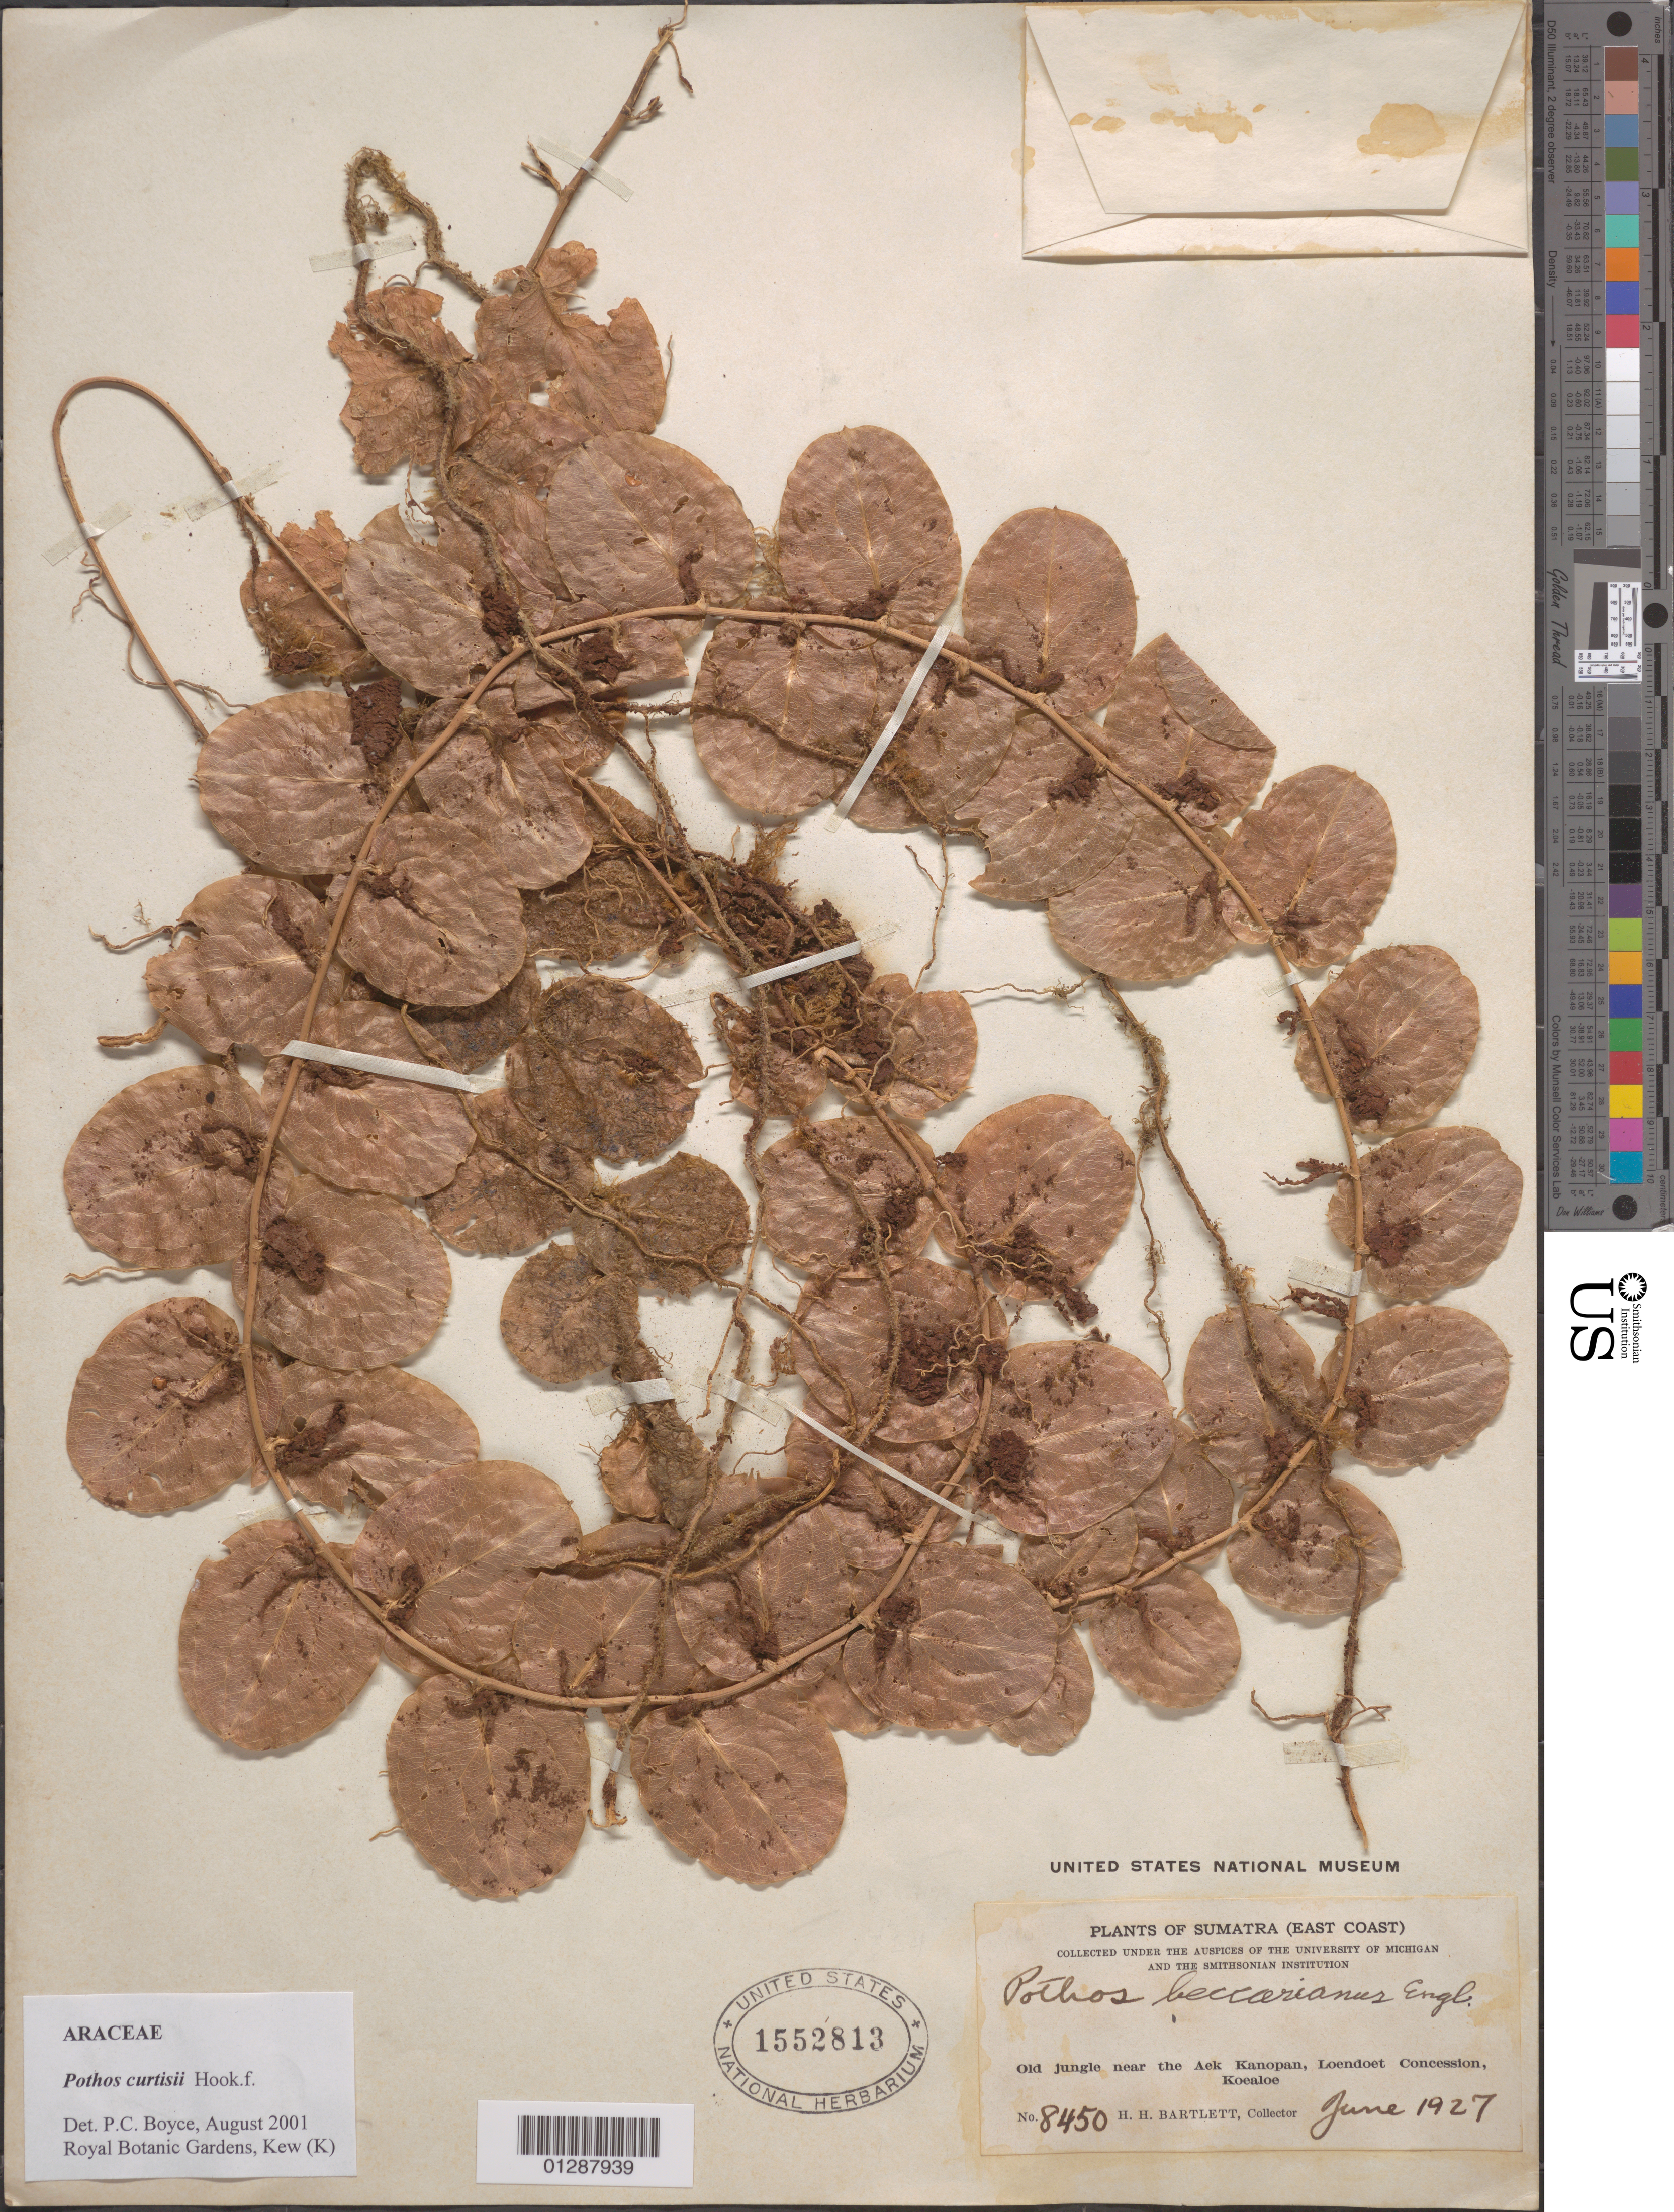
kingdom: Plantae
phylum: Tracheophyta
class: Liliopsida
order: Alismatales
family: Araceae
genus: Pothos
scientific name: Pothos beccarianus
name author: Engl.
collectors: H. H. Bartlett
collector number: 8450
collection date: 1927-06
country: Indonesia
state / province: Sumatra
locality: (East Coast). Old jungle near the Aek Kanopan, Loendoet Concession, Koealoe.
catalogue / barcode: US 1552813